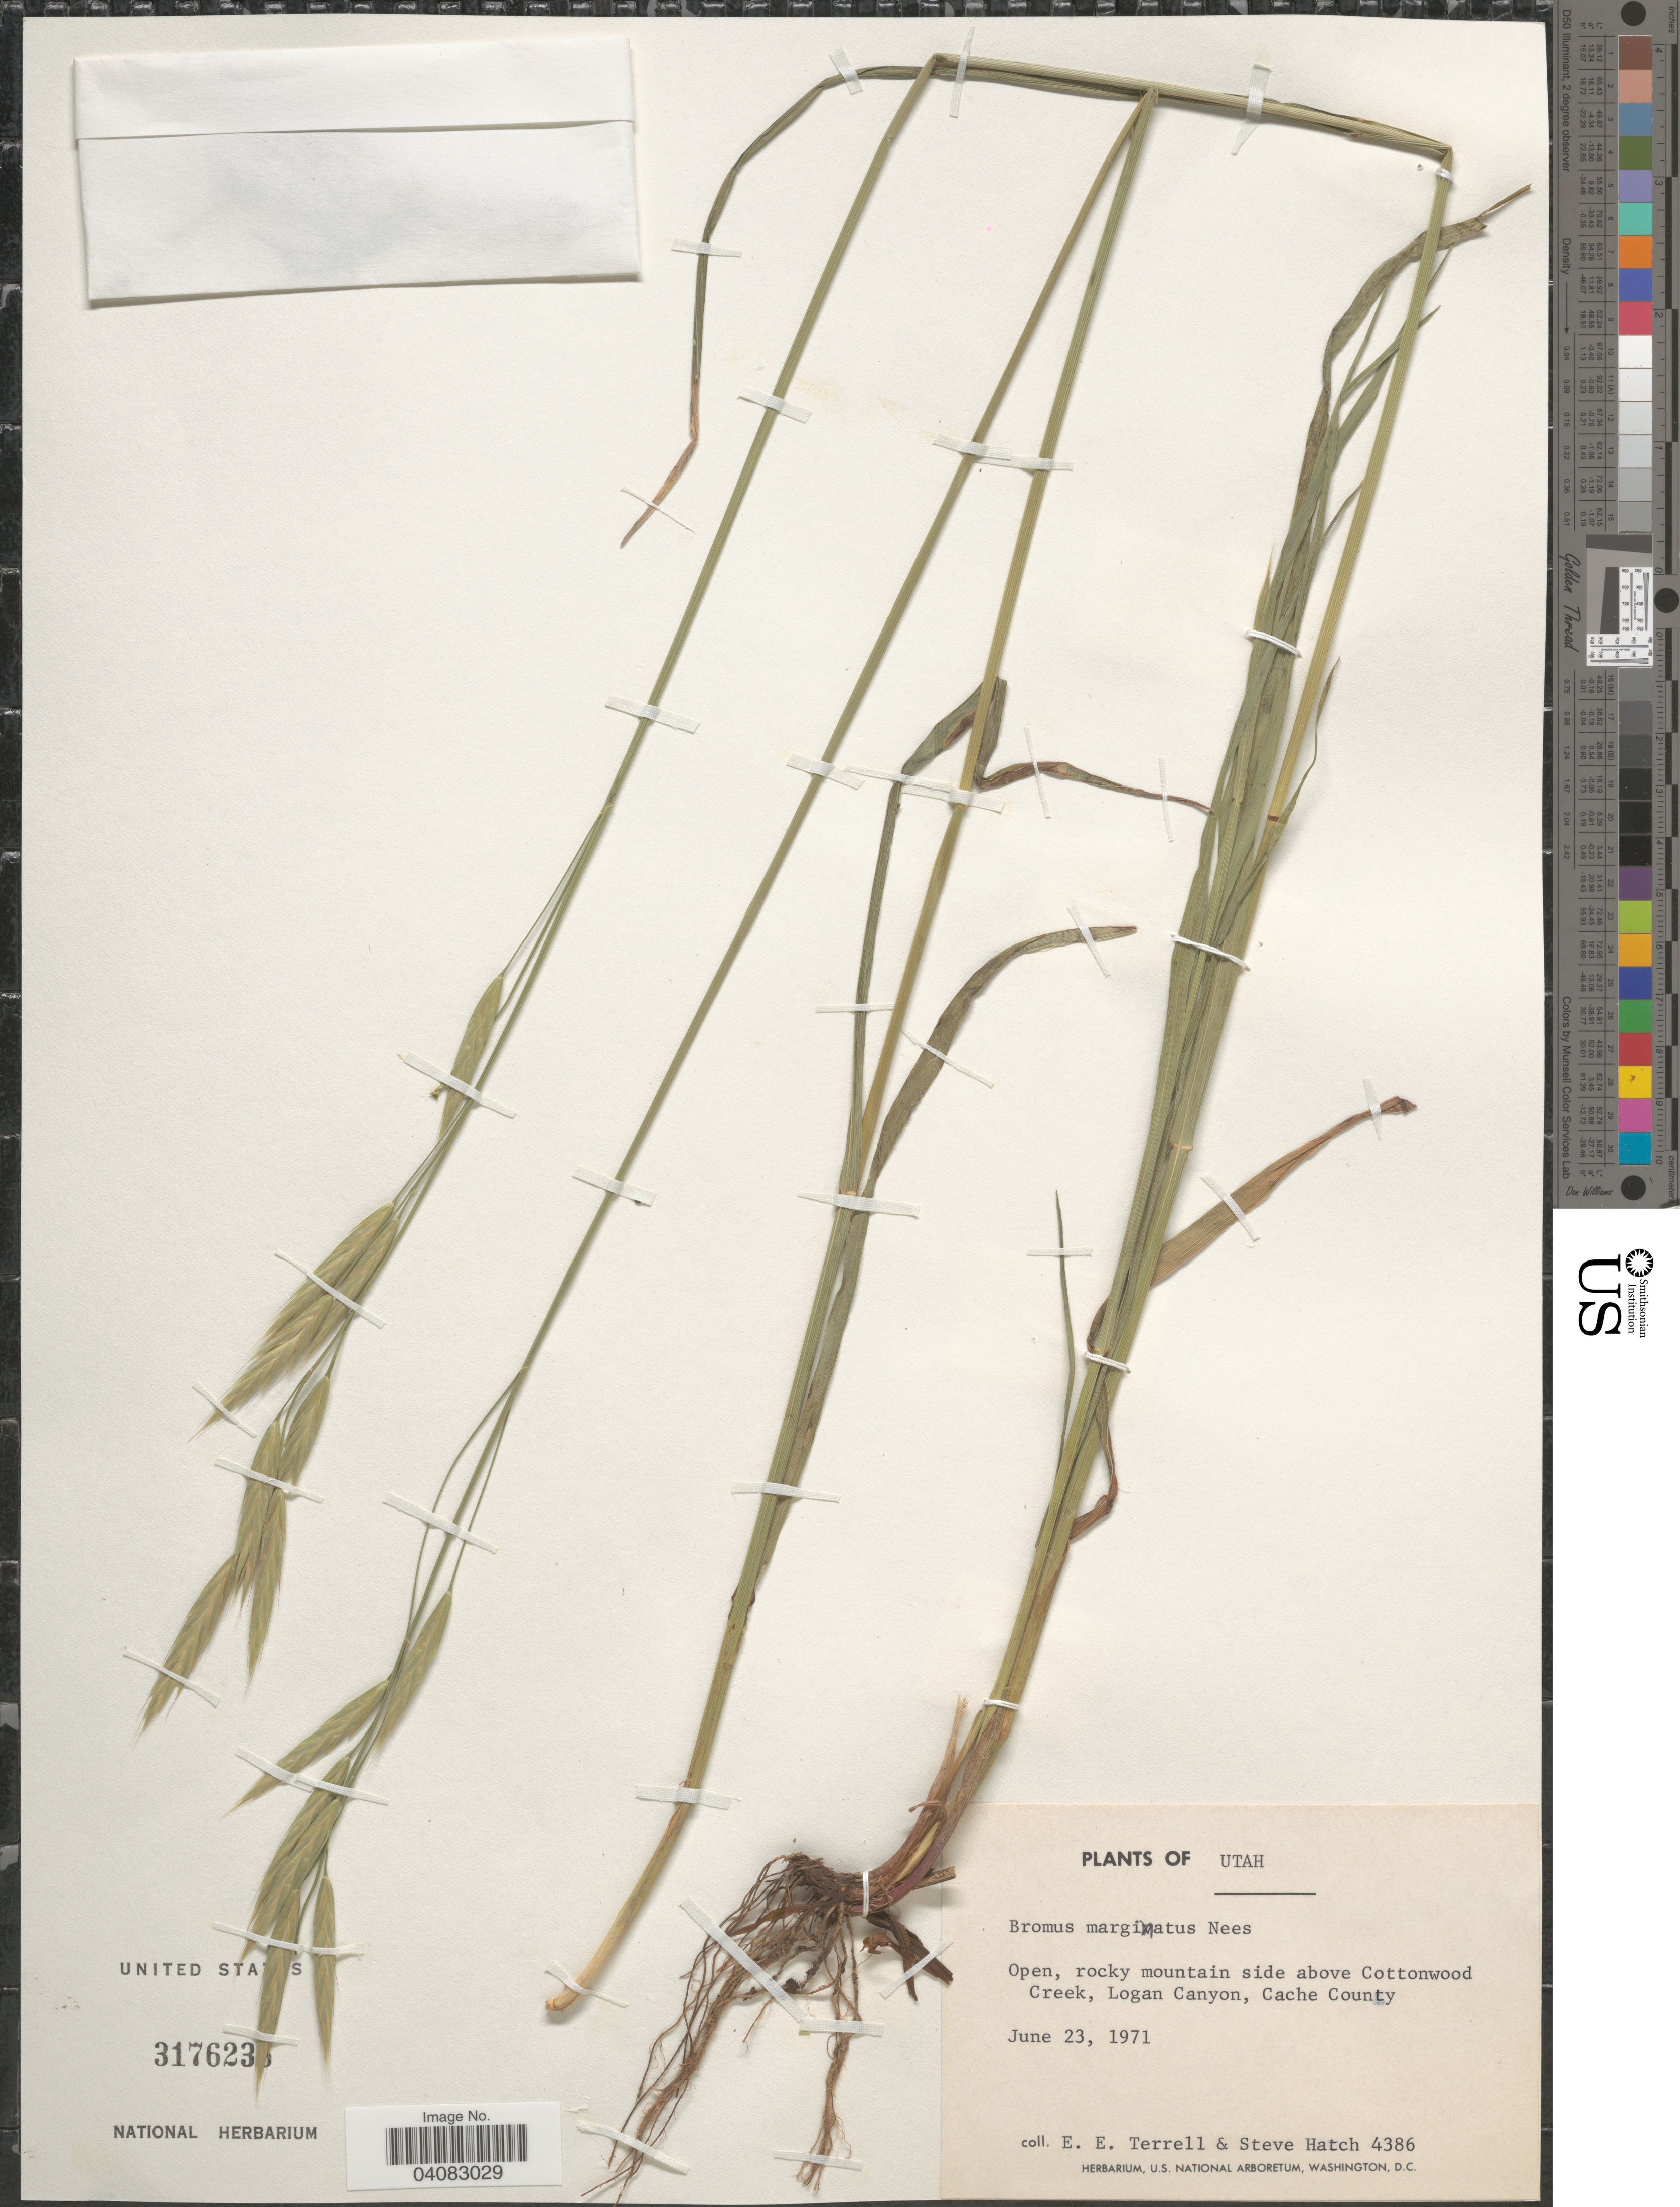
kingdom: Plantae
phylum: Tracheophyta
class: Liliopsida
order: Poales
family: Poaceae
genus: Bromus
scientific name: Bromus marginatus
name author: Nees ex Steud.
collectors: E. E. Terrell & S. Hatch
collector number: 4386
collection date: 1971-06-23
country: United States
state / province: Utah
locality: Open, rocky mountain side above Cottonwood Creek, Logan Canyon, Cache County.